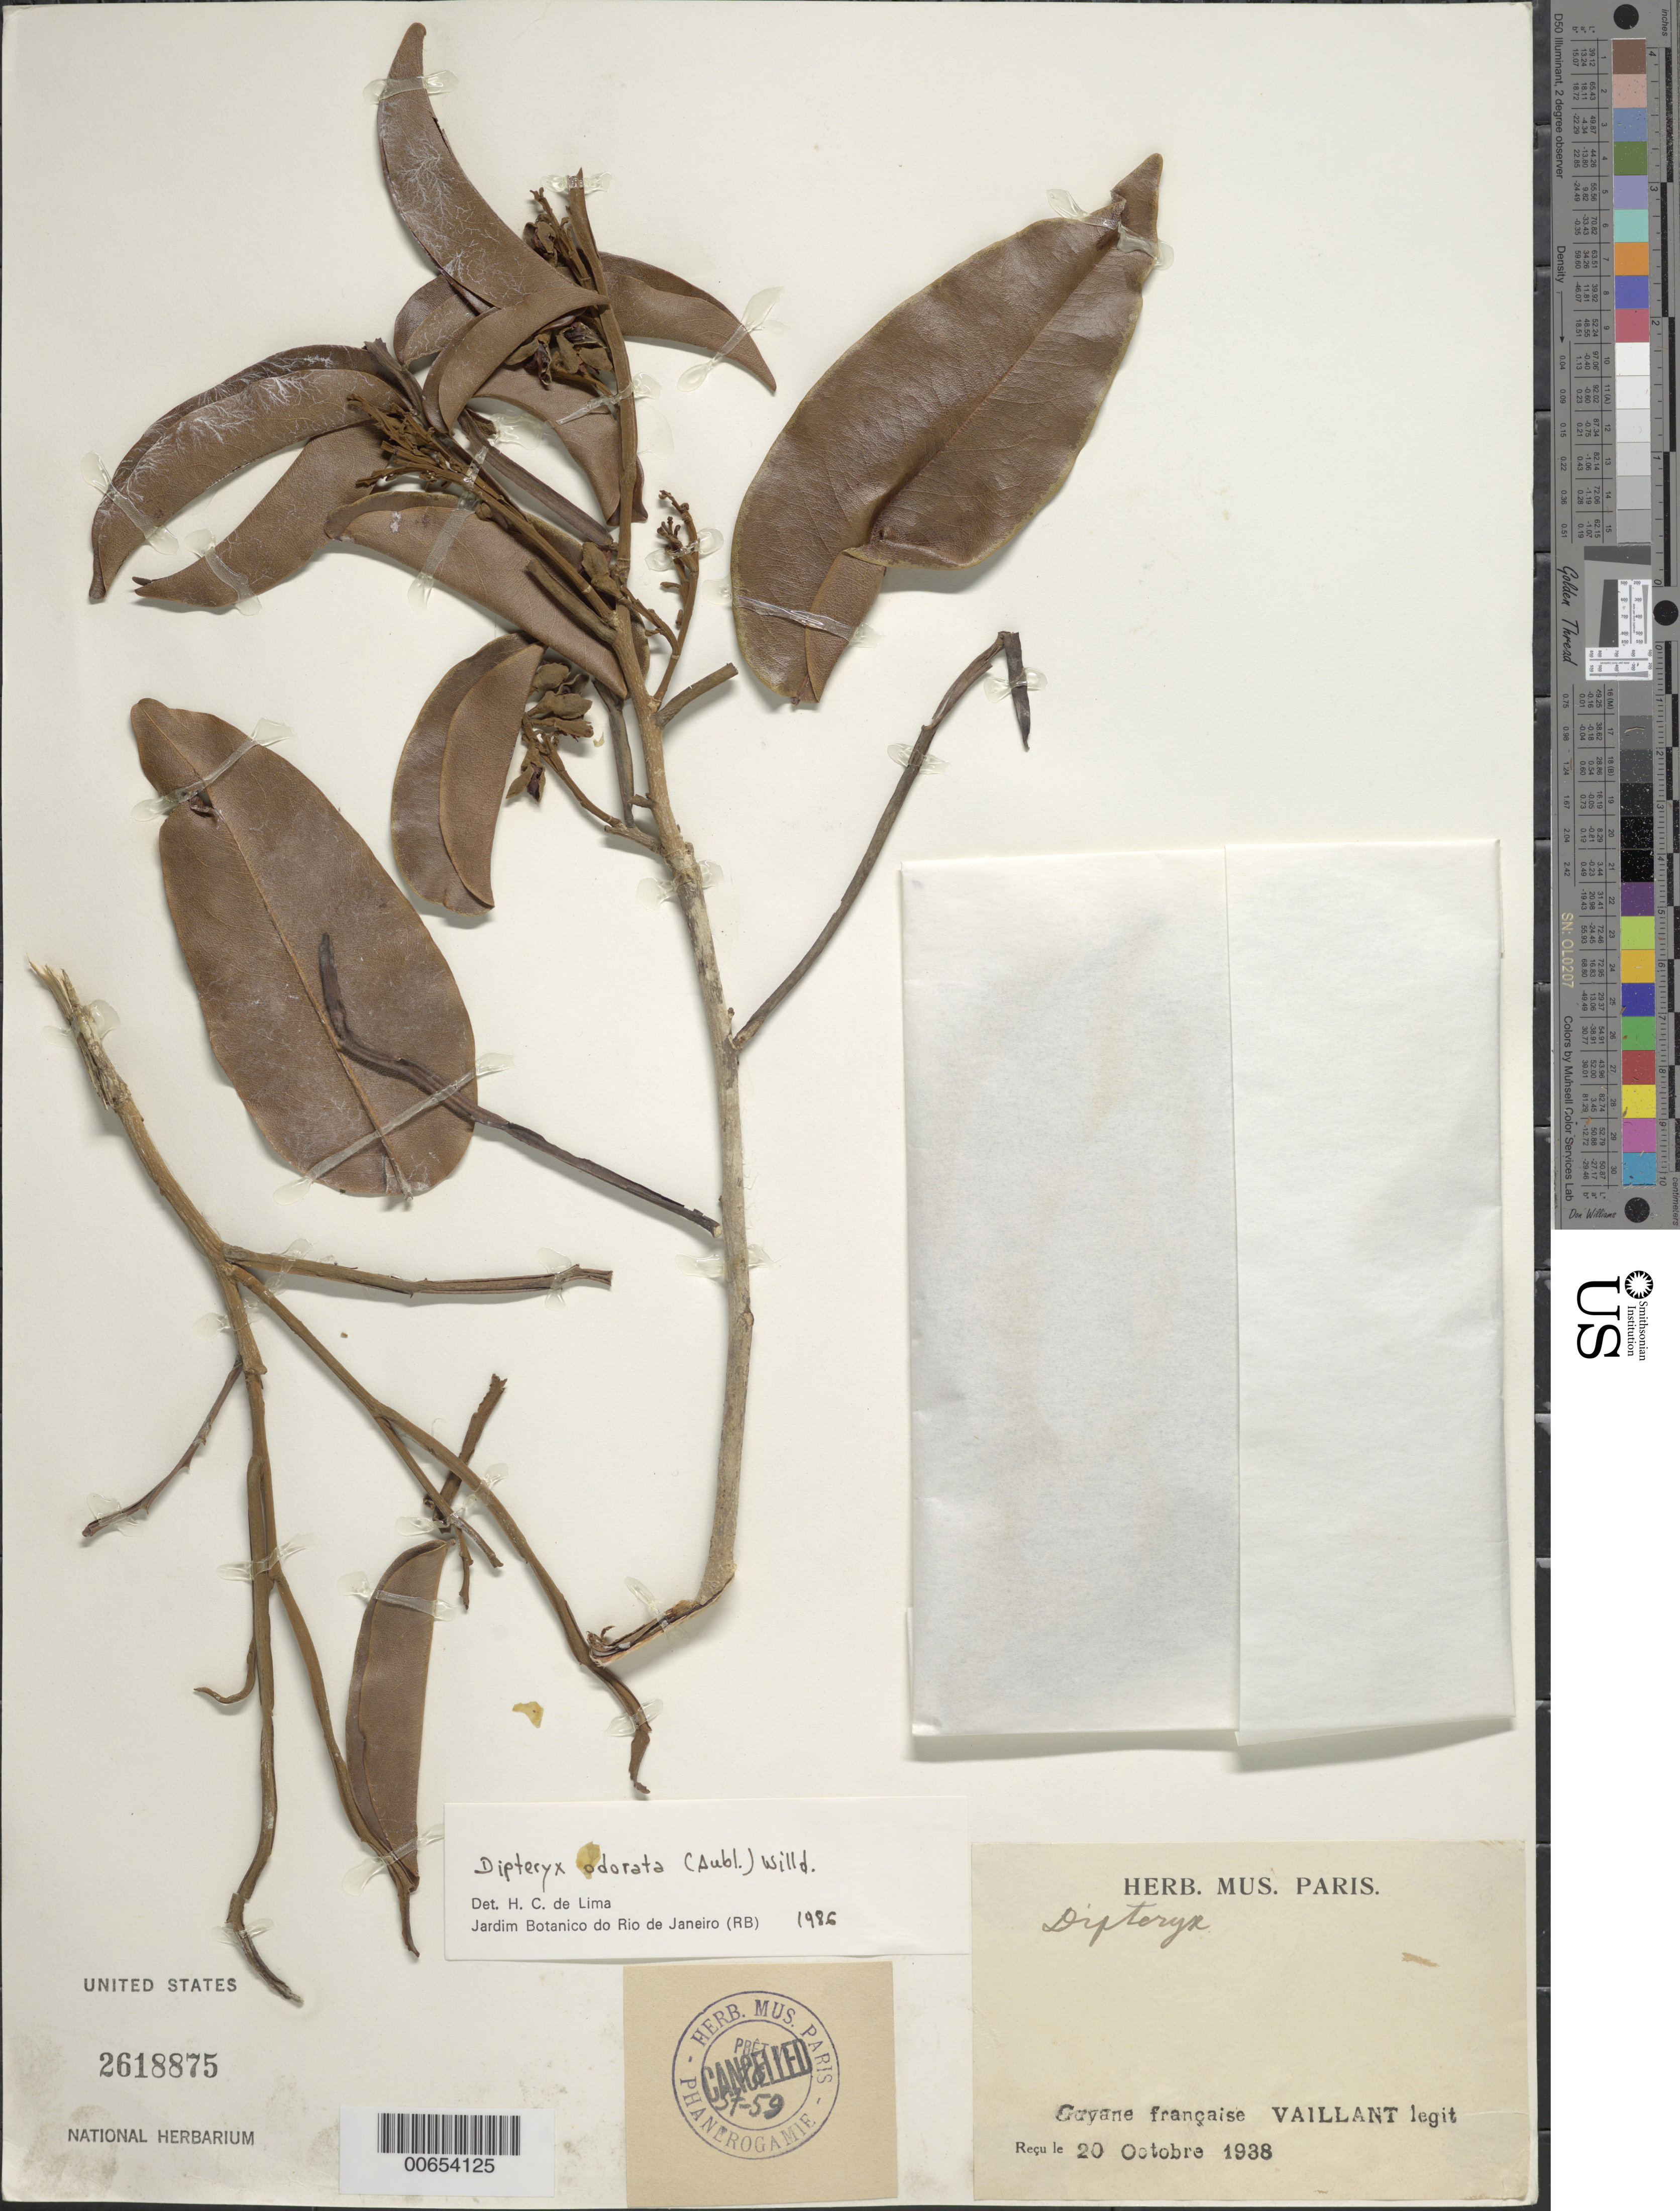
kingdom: Plantae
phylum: Tracheophyta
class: Magnoliopsida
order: Fabales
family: Fabaceae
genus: Dipteryx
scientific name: Dipteryx odorata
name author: (Aubl.) Willd.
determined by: Lima, H. C. de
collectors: S. Vaillant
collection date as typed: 20-Oct-38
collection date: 1938-10-20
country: French Guiana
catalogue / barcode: US 2618875